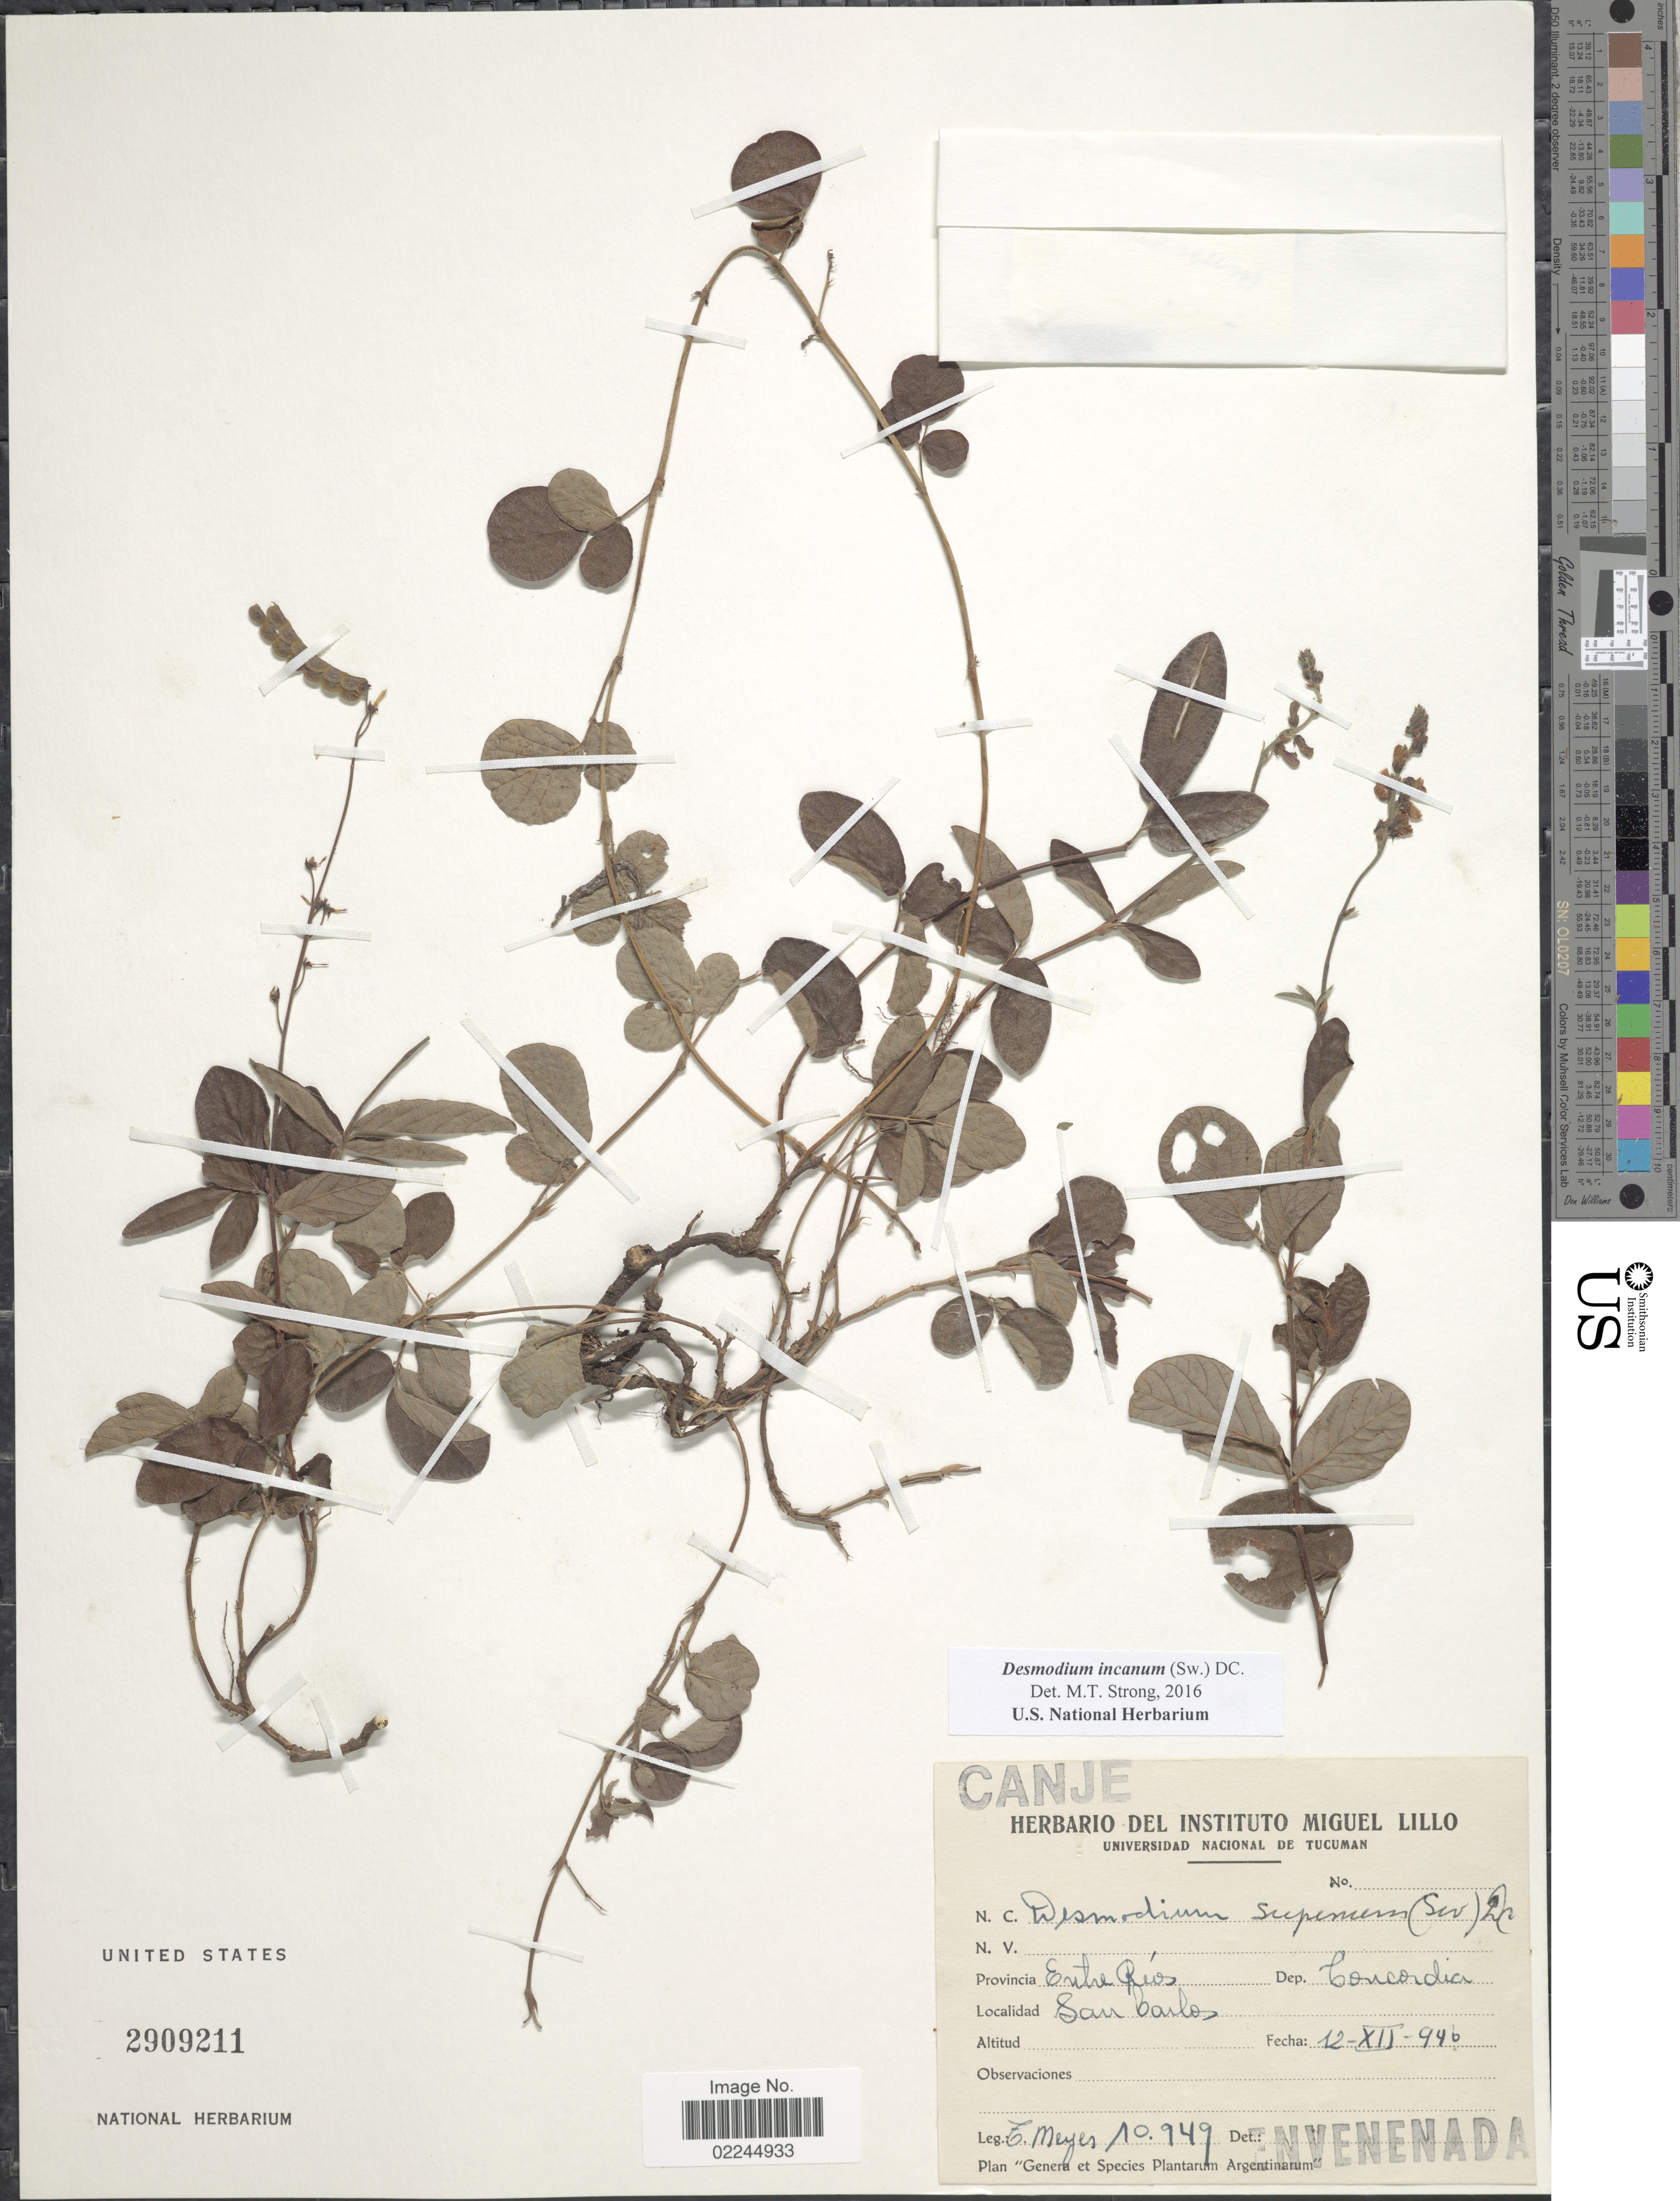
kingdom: Plantae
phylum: Tracheophyta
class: Magnoliopsida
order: Fabales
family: Fabaceae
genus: Desmodium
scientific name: Desmodium incanum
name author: (Sw.) DC.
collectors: T. Meyer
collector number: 10949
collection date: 1940-12-12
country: Argentina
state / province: Entre Rios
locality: Dep. Concordia, San Carlos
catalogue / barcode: US 2909211